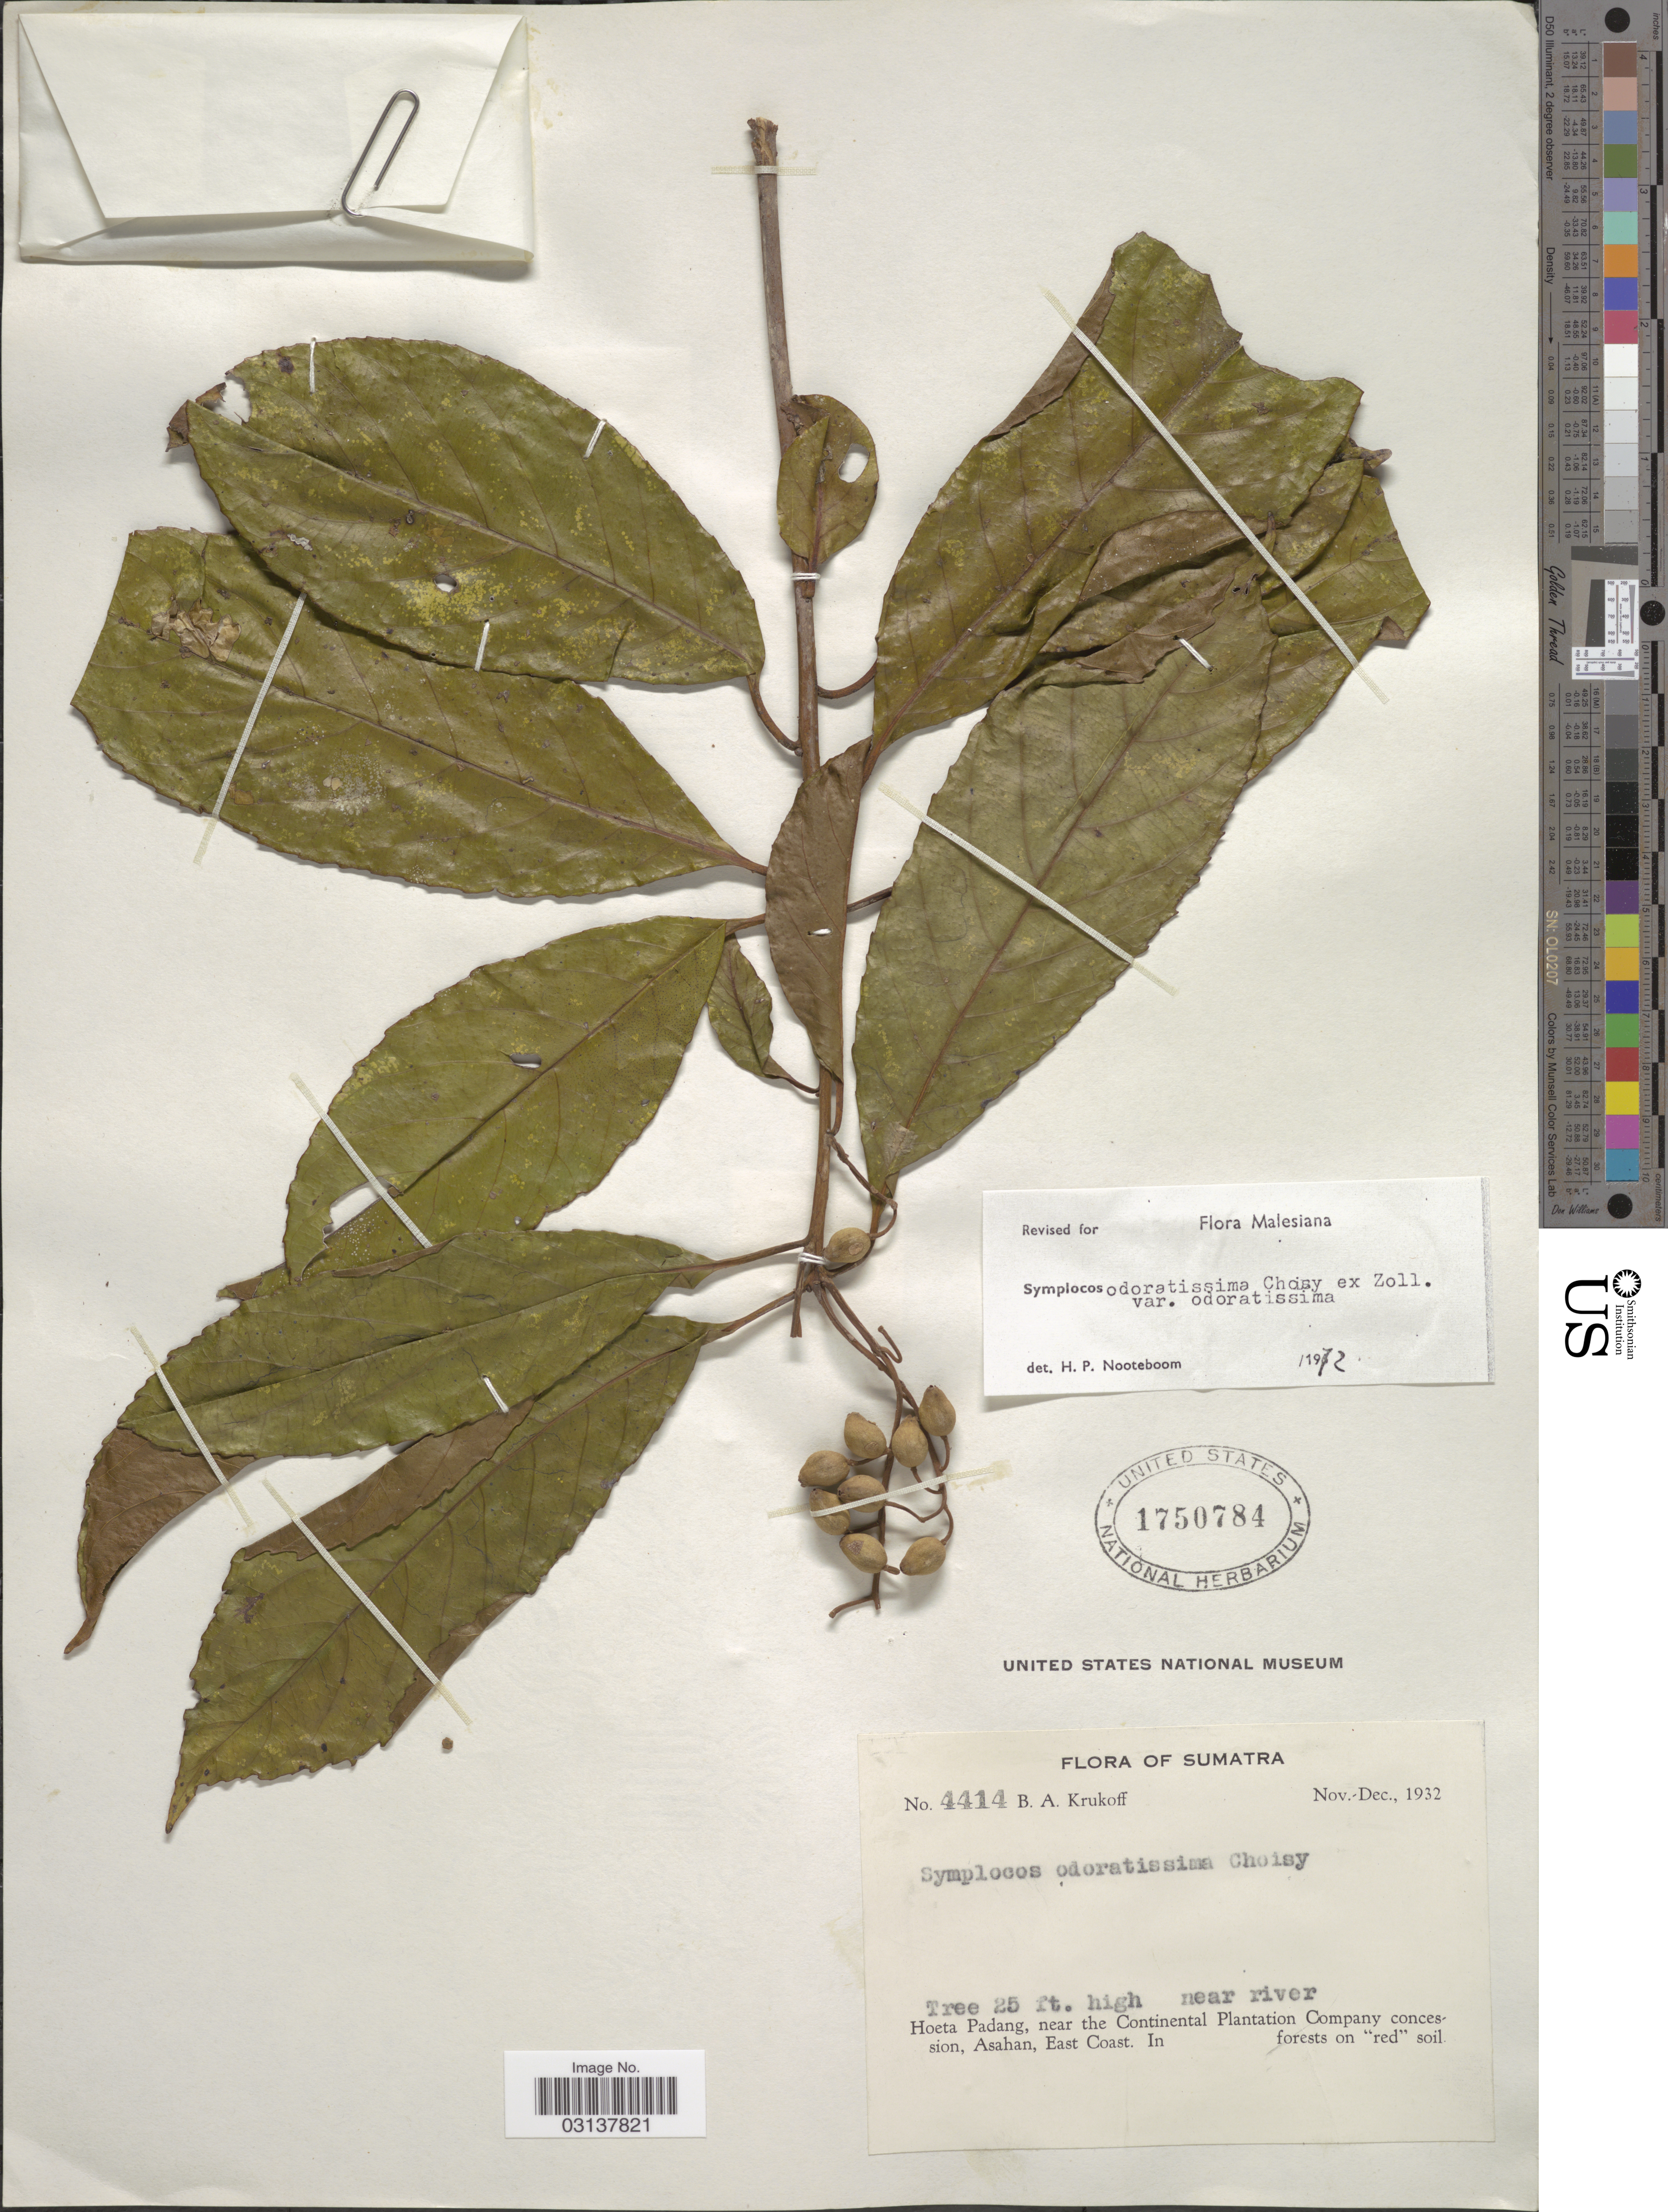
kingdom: Plantae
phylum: Tracheophyta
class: Magnoliopsida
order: Ericales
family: Symplocaceae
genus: Symplocos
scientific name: Symplocos odoratissima var. odoratissima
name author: (Blume) Choisy ex Zoll.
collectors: B. A. Krukoff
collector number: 4414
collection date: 1932-11/1932-12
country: Indonesia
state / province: Sumatra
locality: Hoeta Padang, near the Continental Plantation Company concession, Asahan, East Coast.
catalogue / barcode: US 1750784